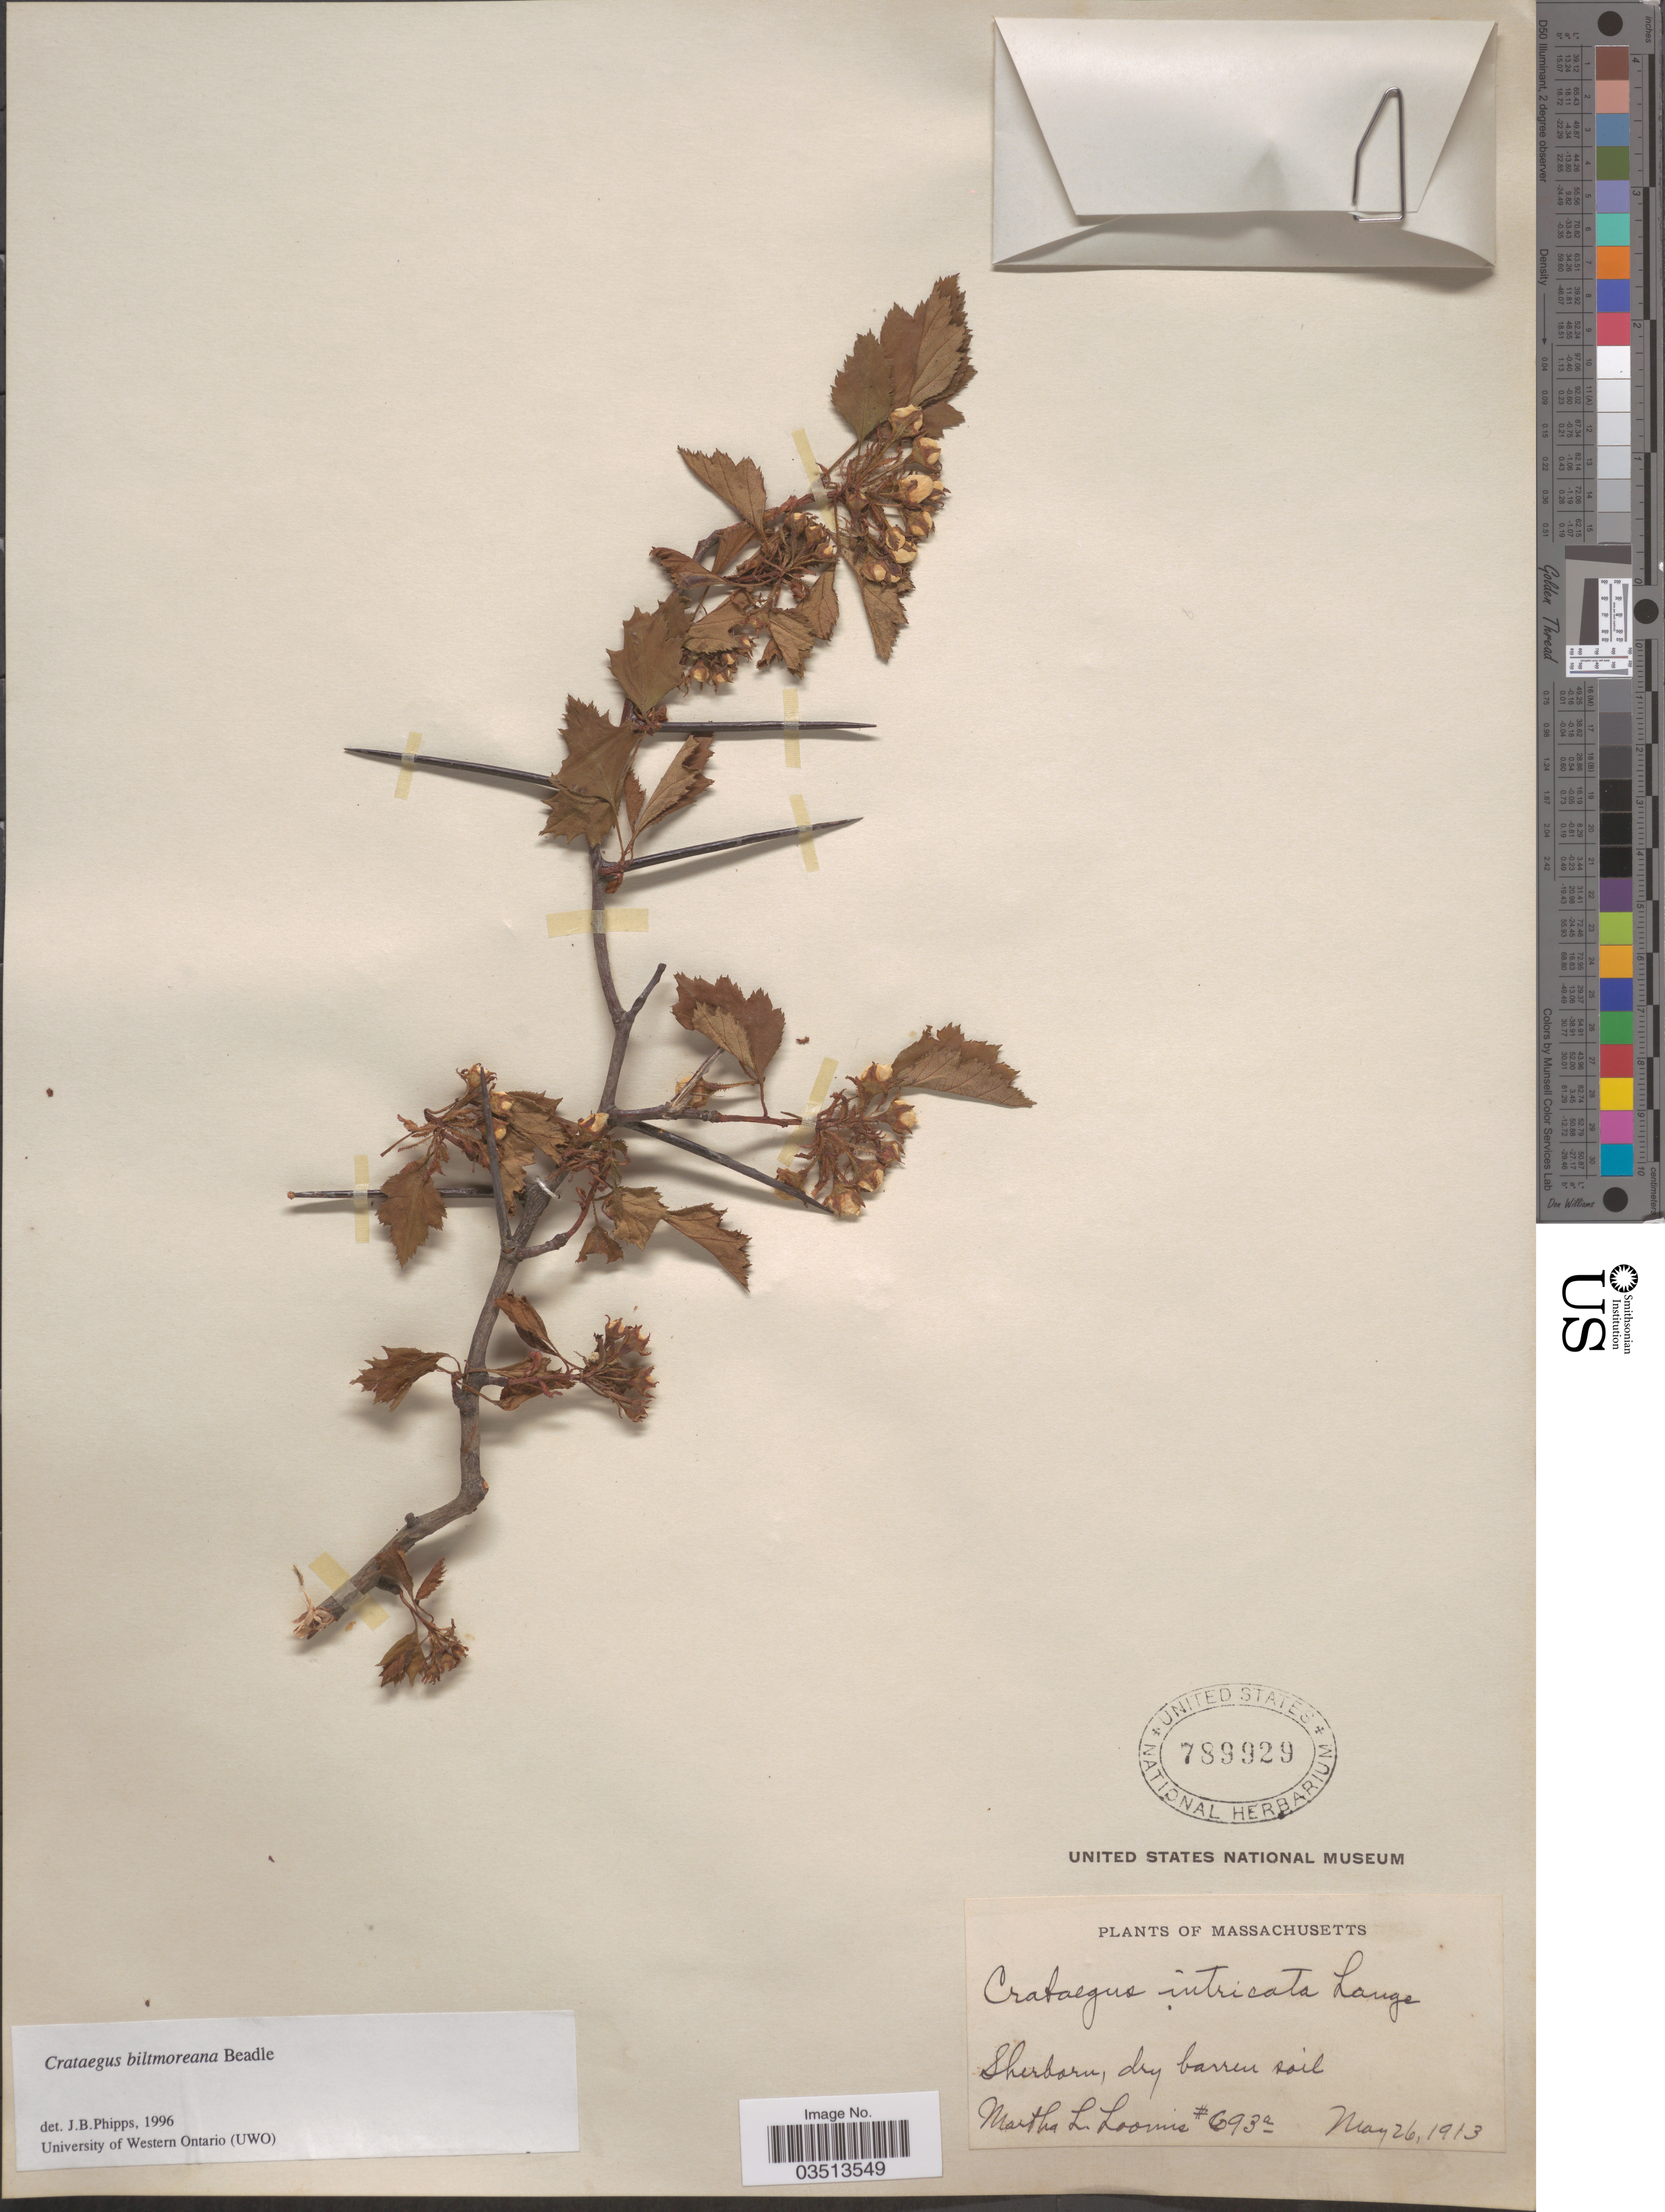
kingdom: Plantae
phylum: Tracheophyta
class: Magnoliopsida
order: Rosales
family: Rosaceae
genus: Crataegus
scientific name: Crataegus biltmoreana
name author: Beadle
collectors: M. L. Loomis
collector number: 693a*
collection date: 1913-05-26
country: United States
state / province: Massachusetts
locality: Sherborn, dry barren soil.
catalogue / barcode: US 789929